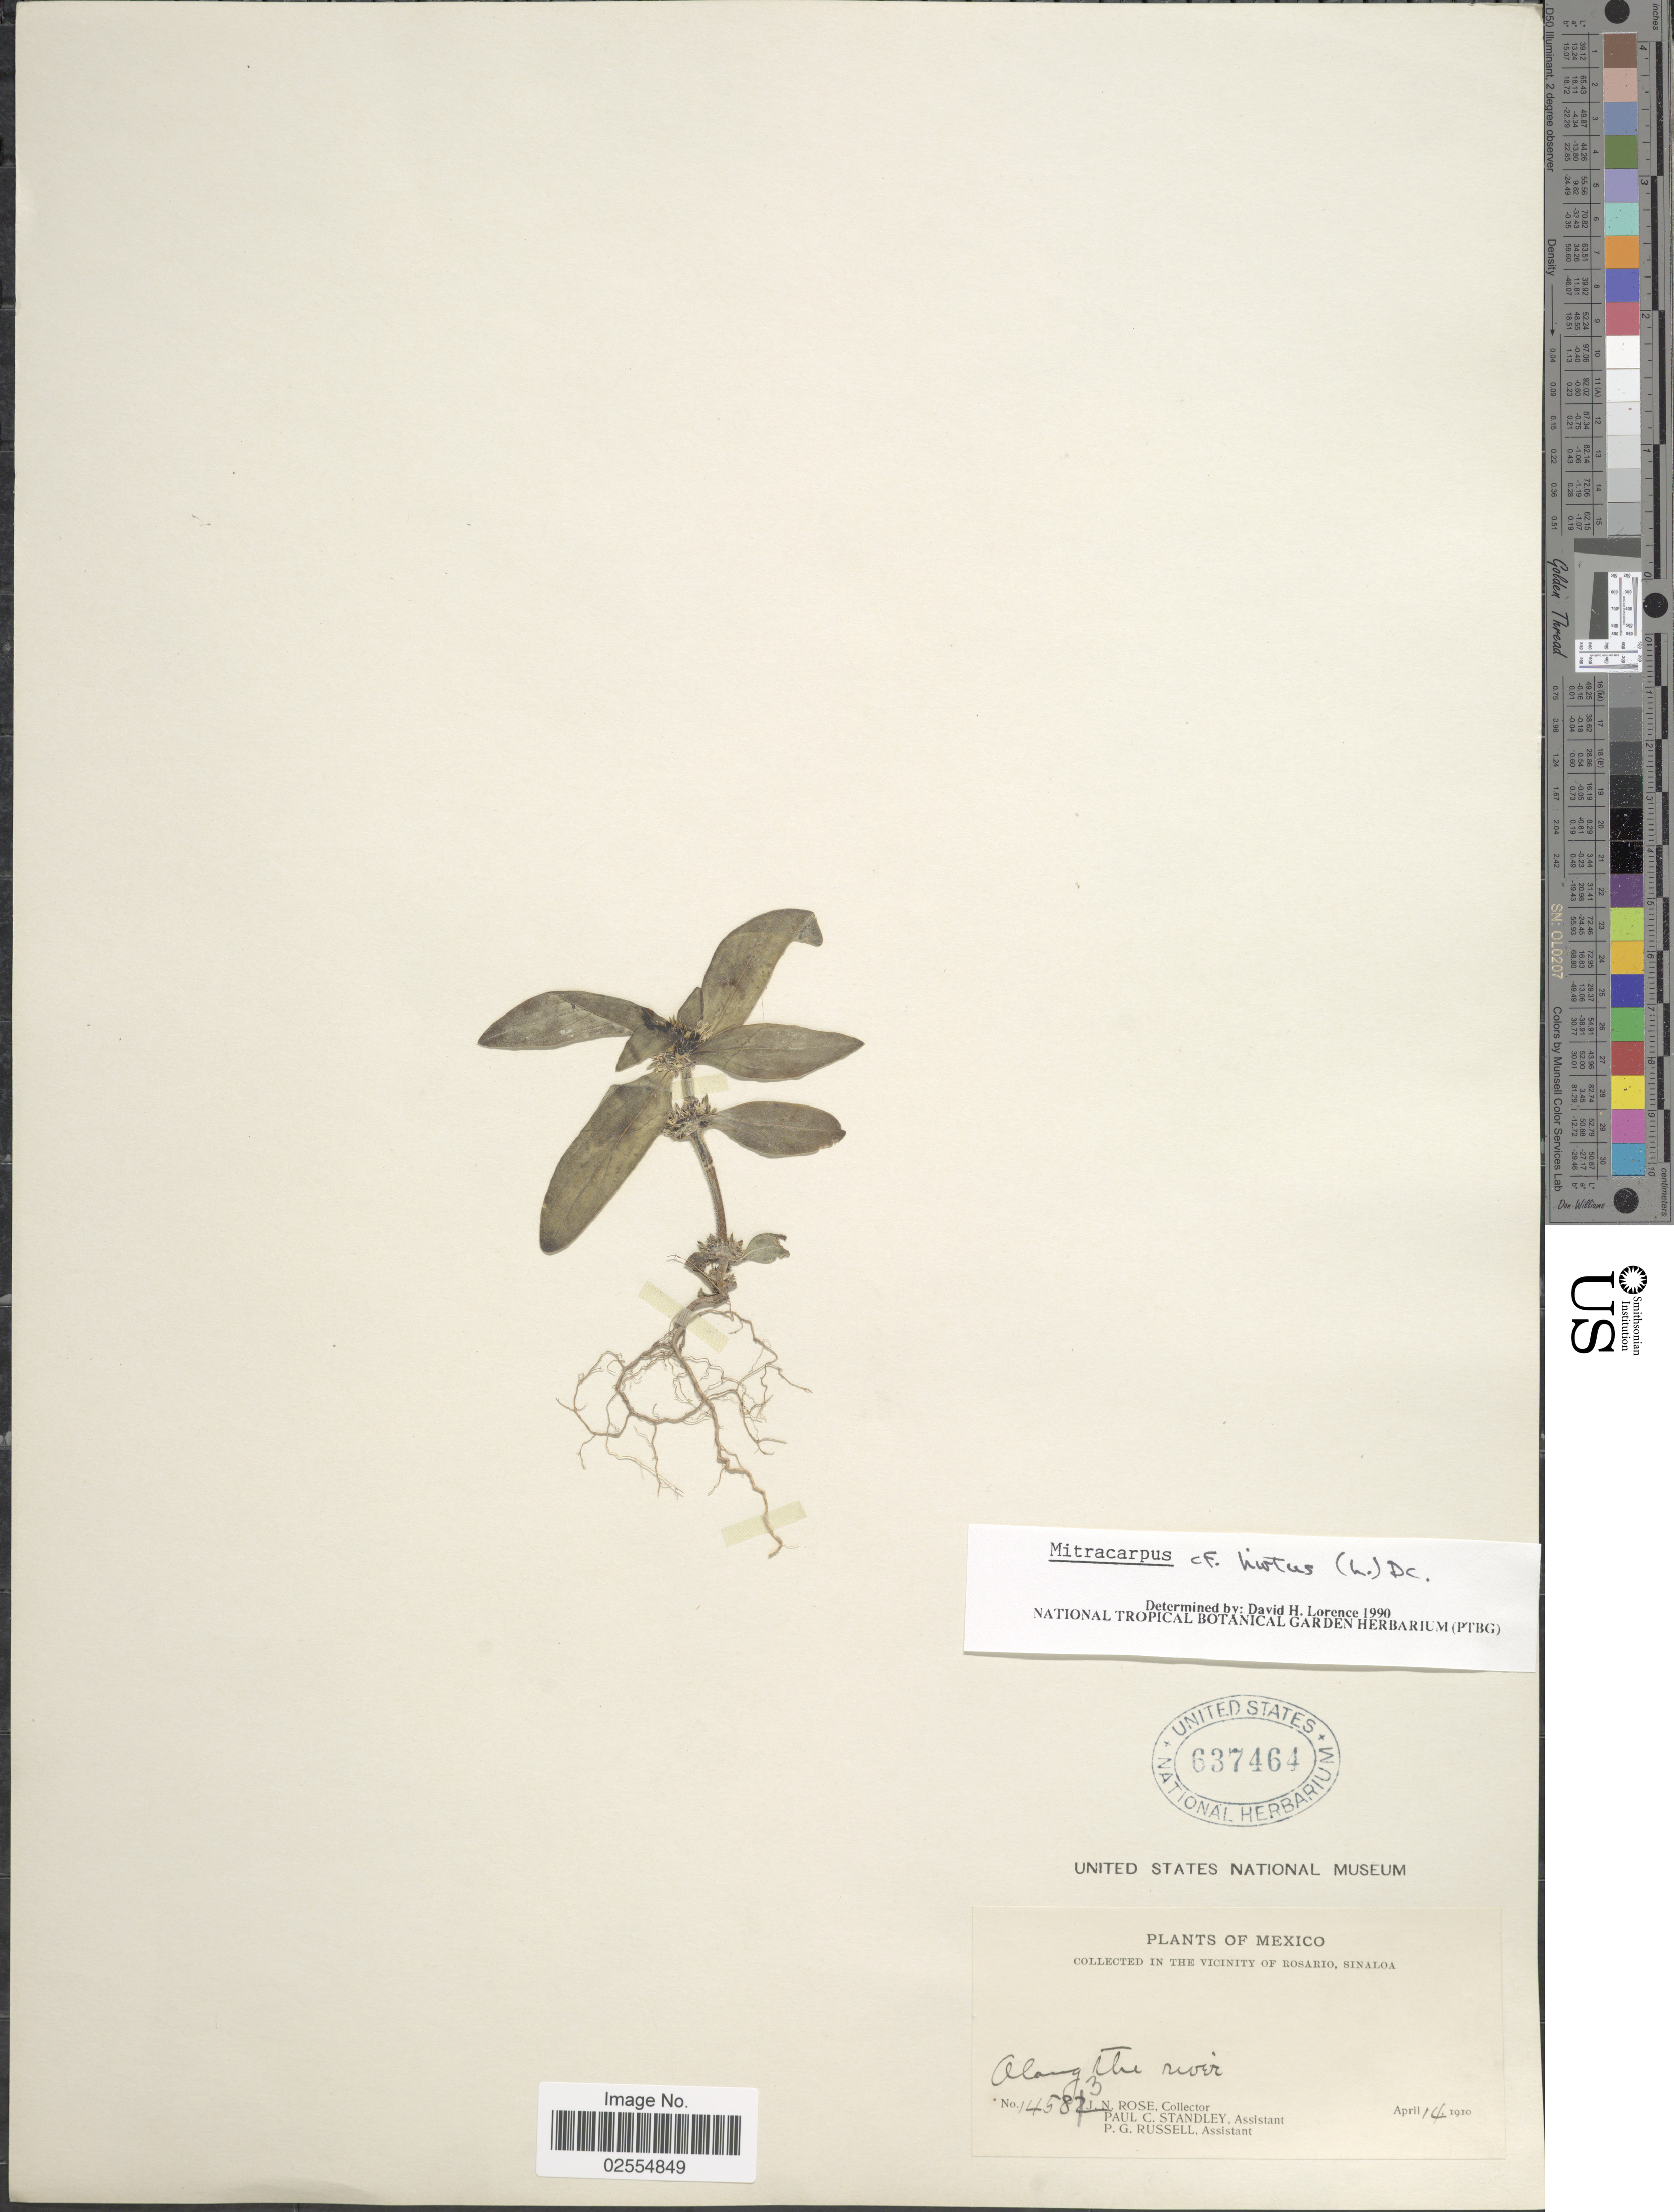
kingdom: Plantae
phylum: Tracheophyta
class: Magnoliopsida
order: Gentianales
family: Rubiaceae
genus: Mitracarpus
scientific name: Mitracarpus hirtus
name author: (L.) DC.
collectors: J. N. Rose, P. C. Standley & P. G. Russell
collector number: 14583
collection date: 1910-04-14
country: Mexico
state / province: Sinaloa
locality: Vicinity of Rosario. Along the river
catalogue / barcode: US 637464